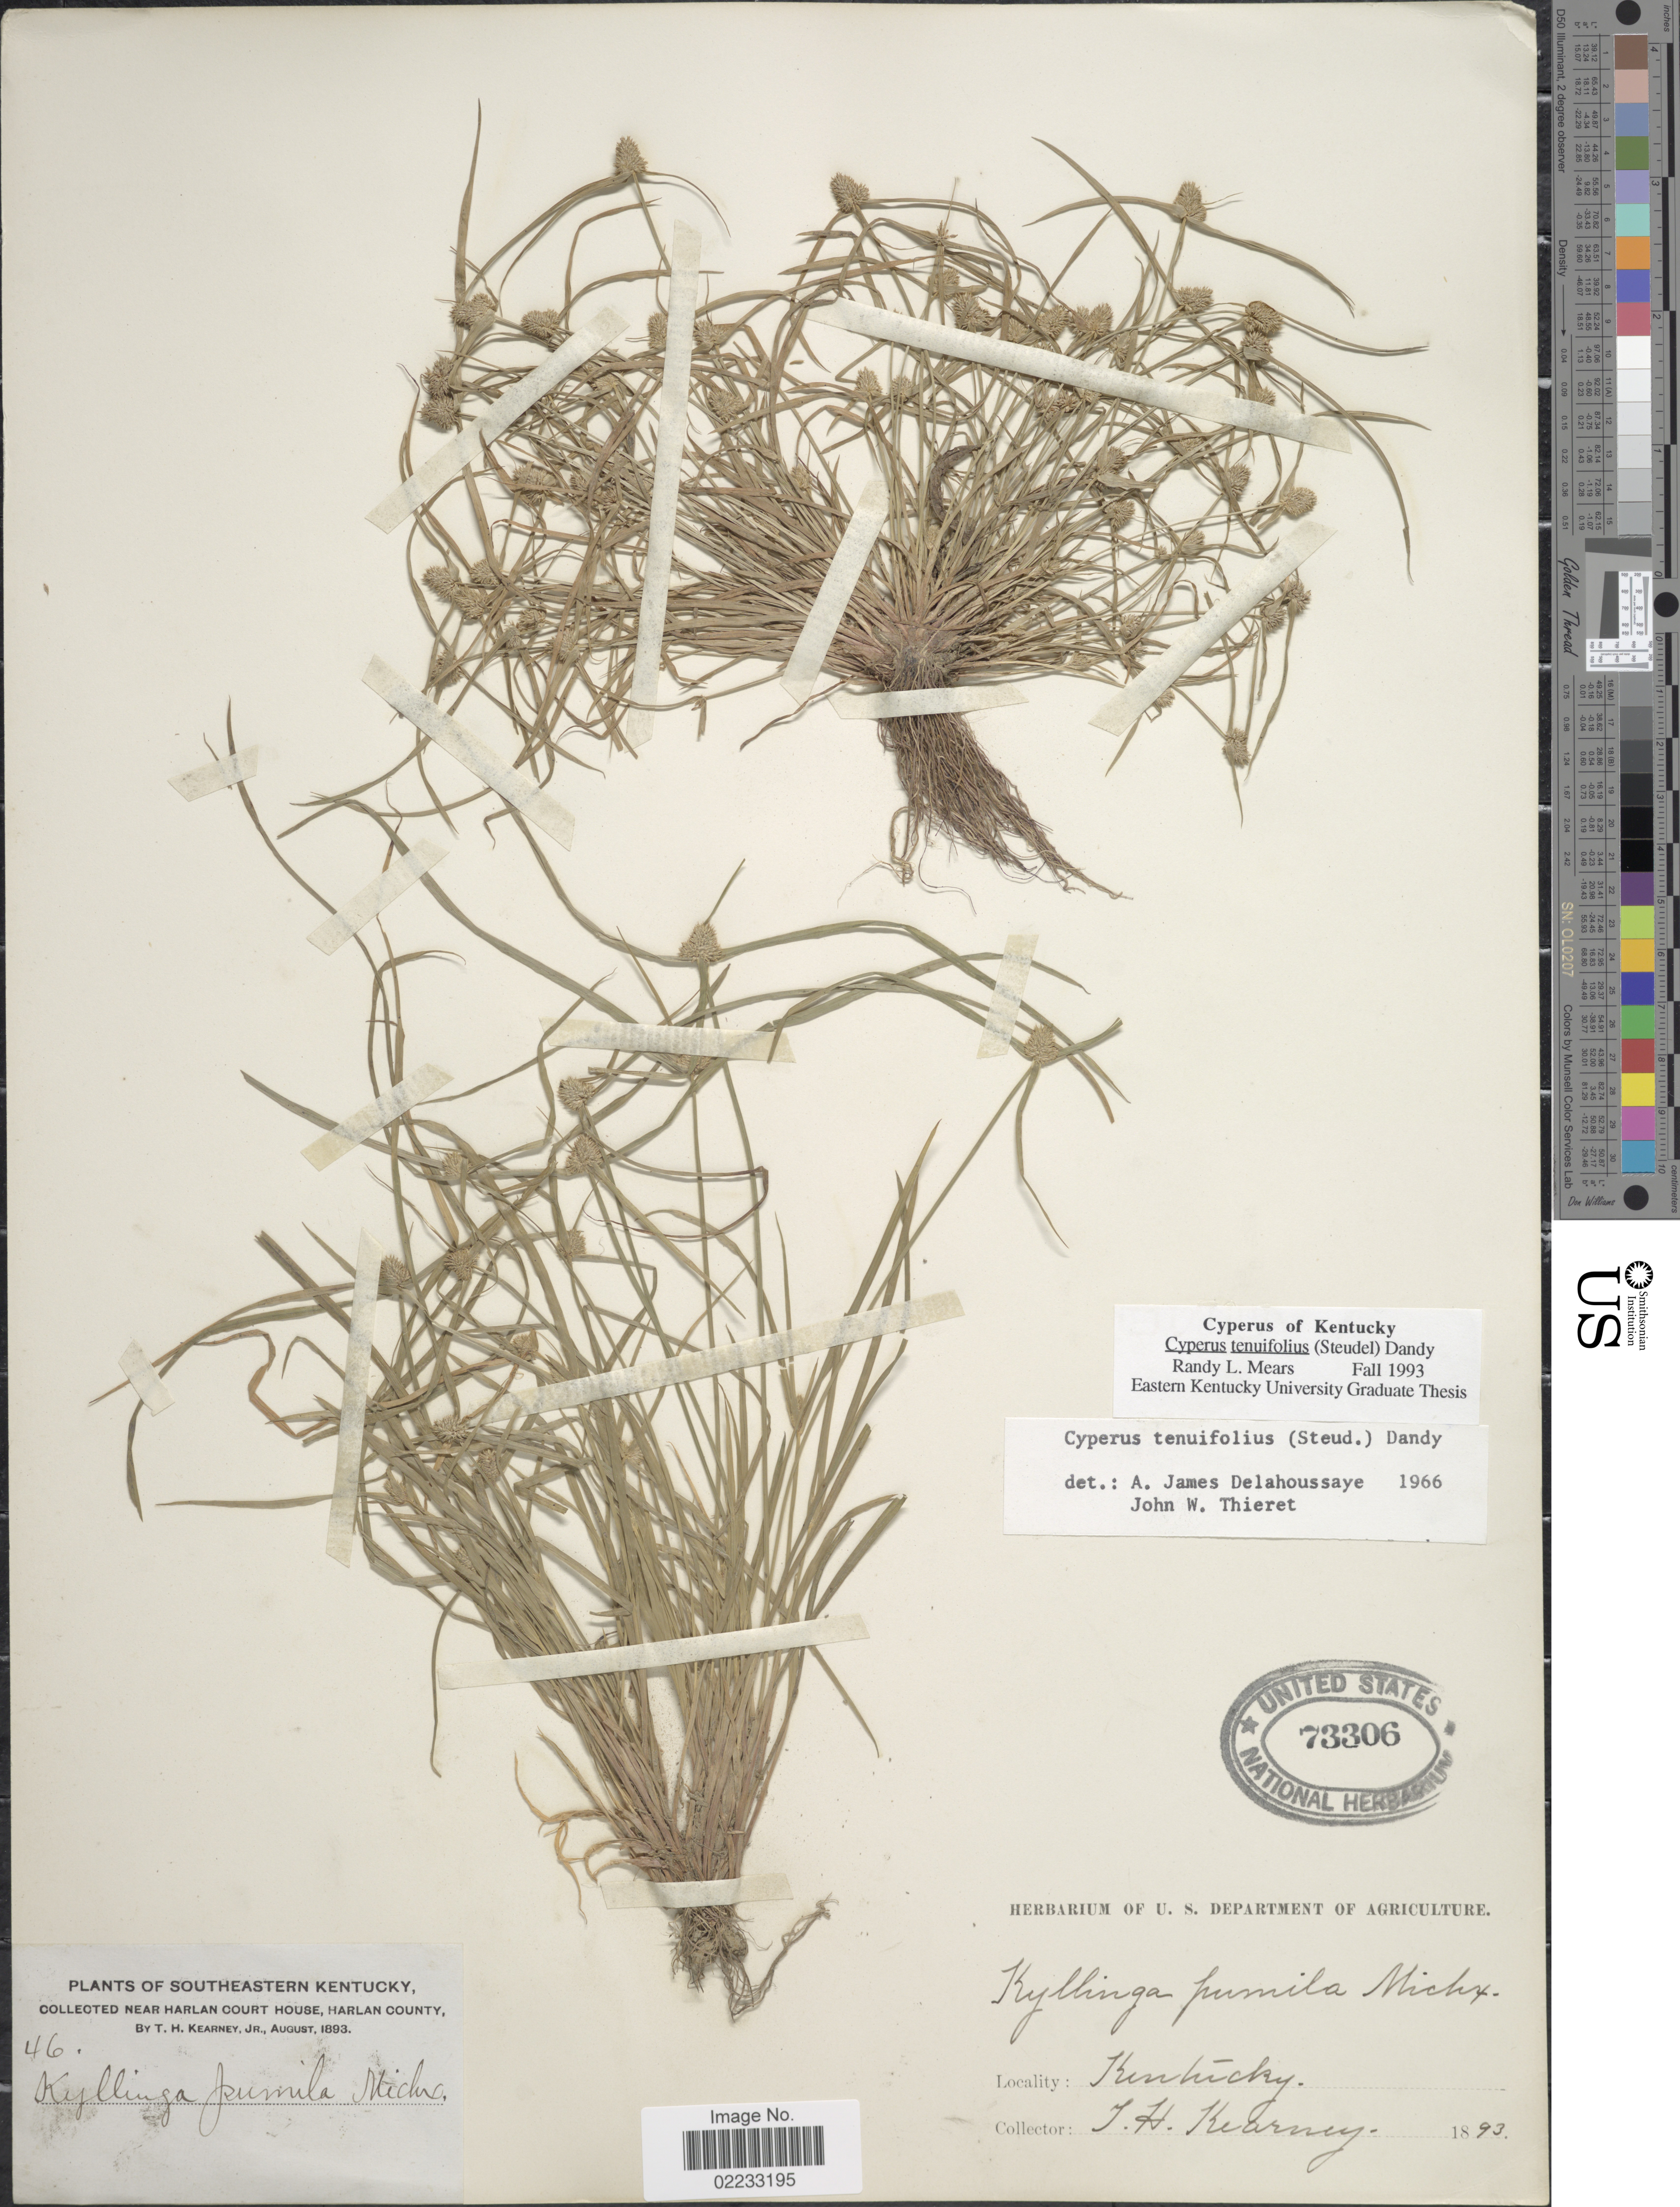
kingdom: Plantae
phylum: Tracheophyta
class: Liliopsida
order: Poales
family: Cyperaceae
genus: Cyperus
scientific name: Cyperus hortensis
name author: (Salzm. ex Steud.) Dorr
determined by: Strong, Mark T., (BOT), Smithsonian Institution - National Museum of Natural History (UNITED STATES)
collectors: T. H. Kearney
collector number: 46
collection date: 1893-08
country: United States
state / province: Kentucky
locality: Southeastern Kentucky, near Harlan Court House, Harlan County.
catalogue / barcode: US 73306